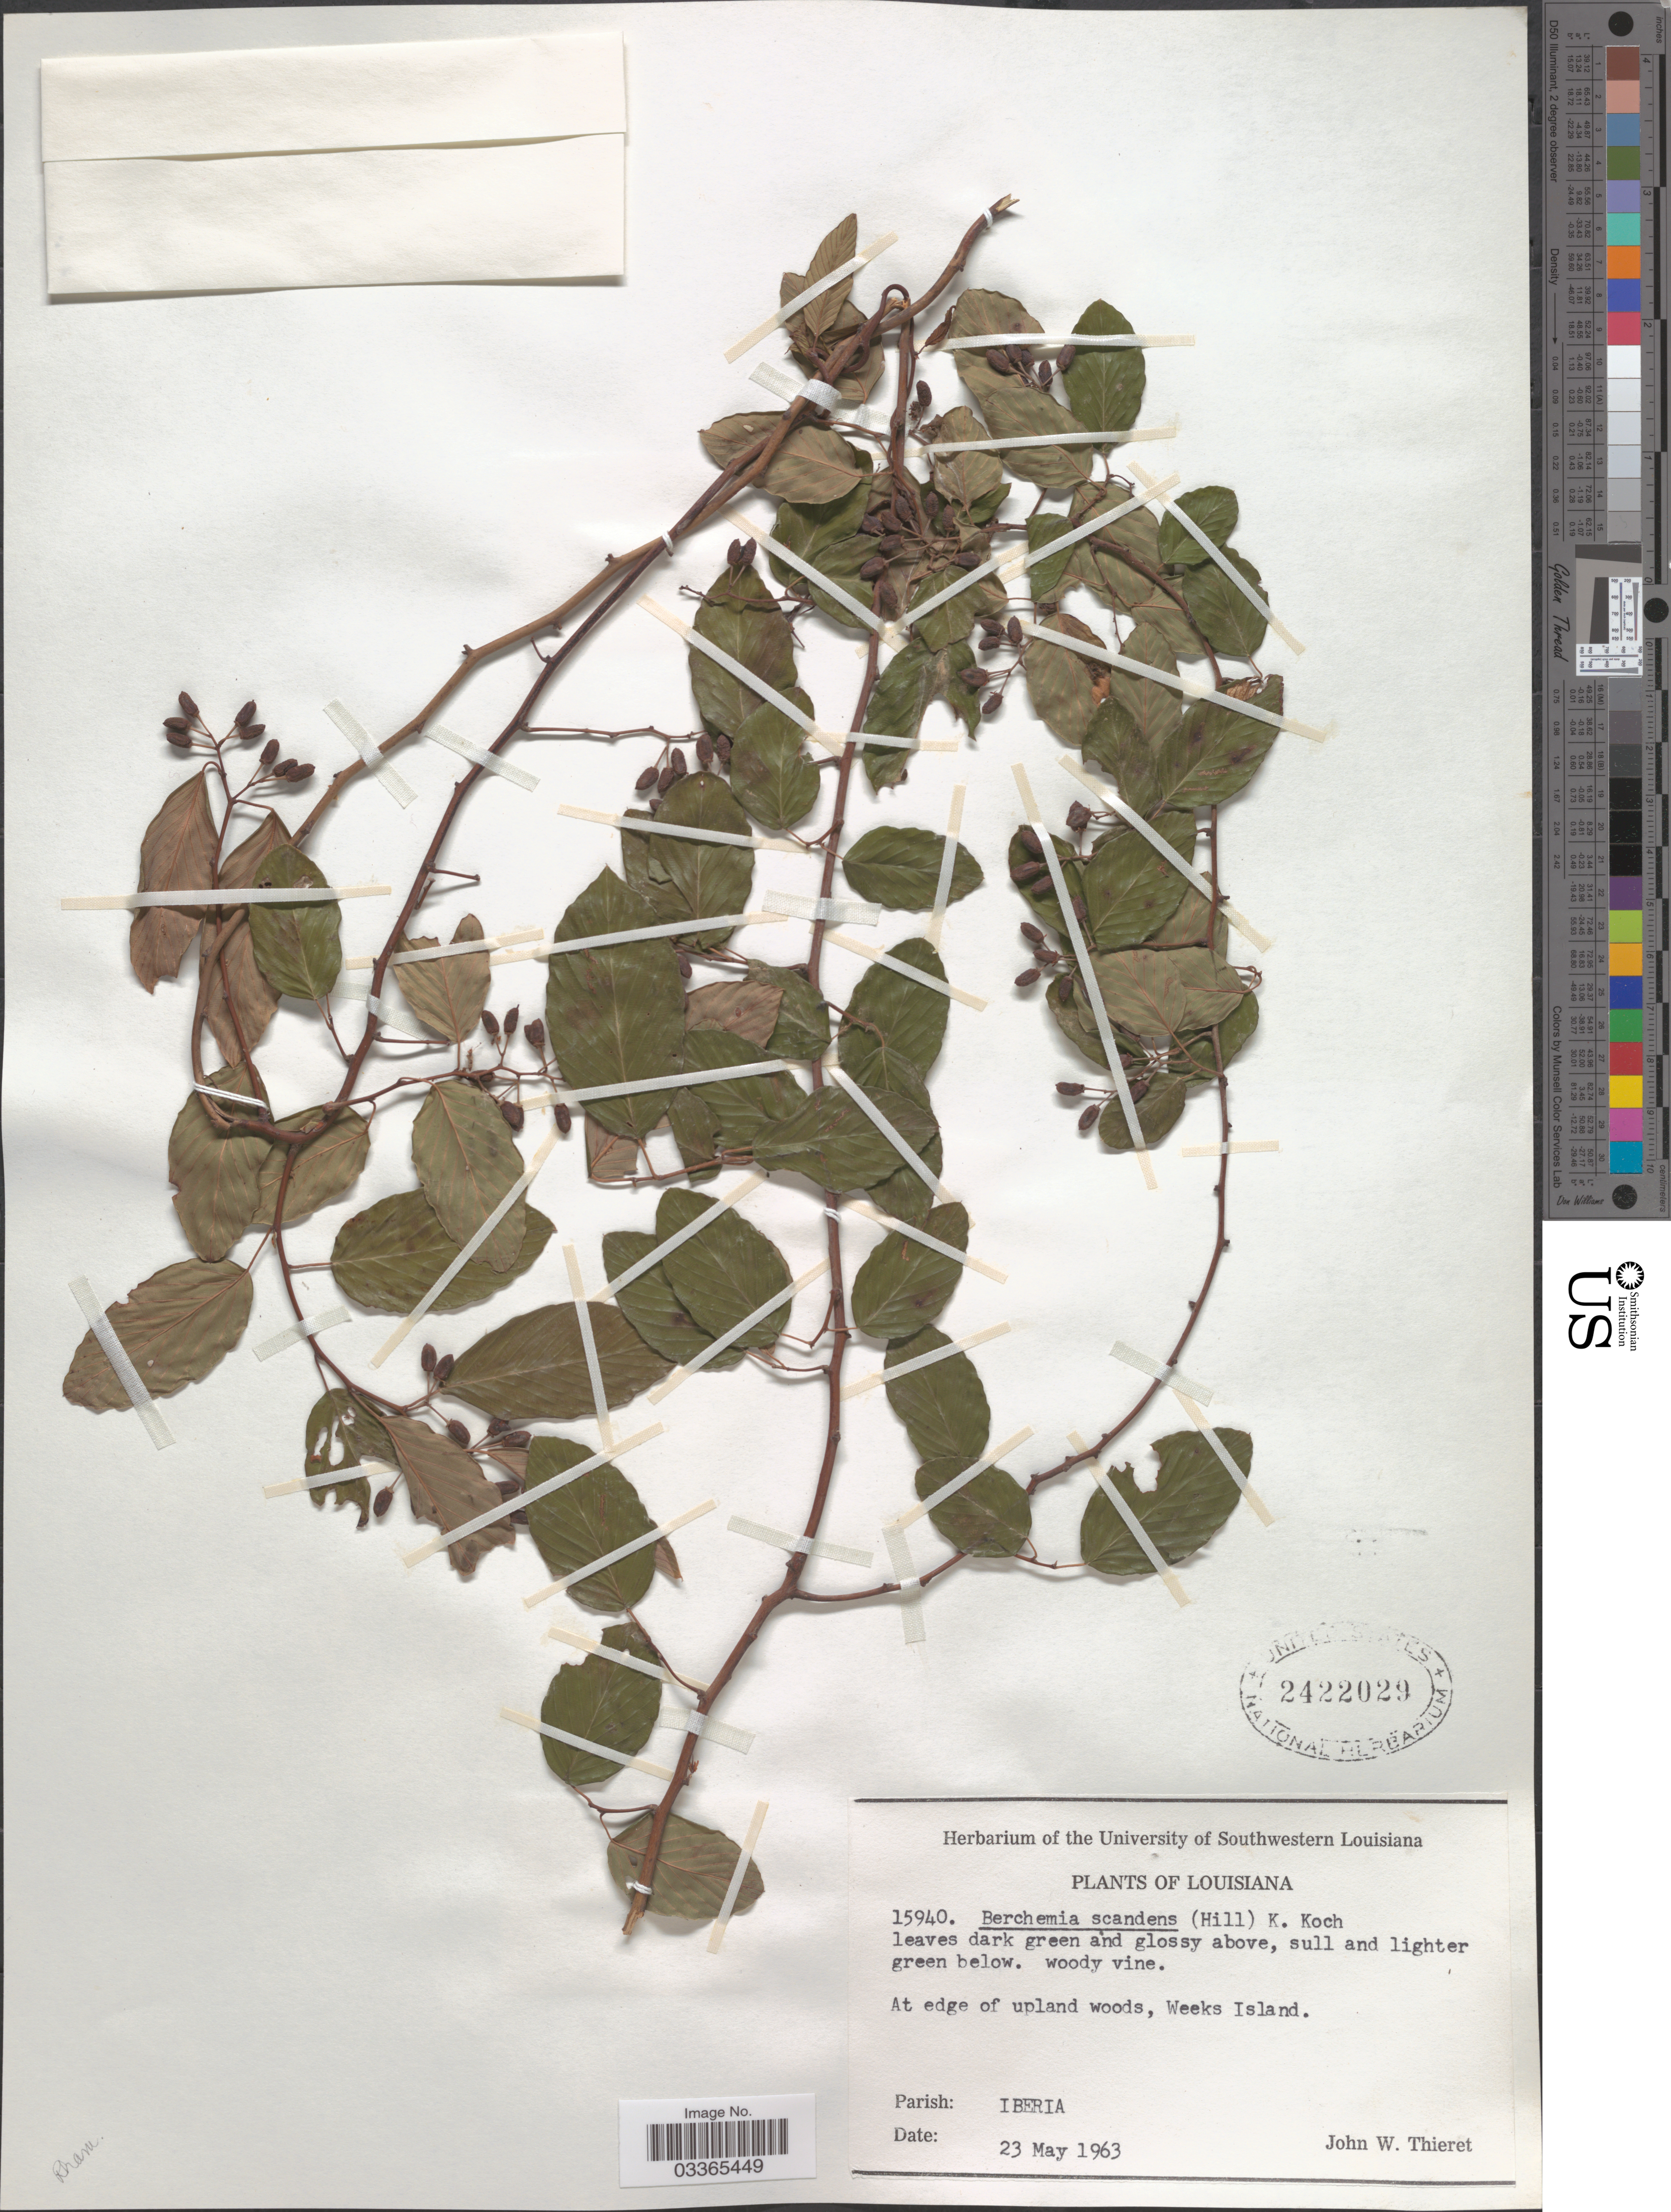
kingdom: Plantae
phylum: Tracheophyta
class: Magnoliopsida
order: Rosales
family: Rhamnaceae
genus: Berchemia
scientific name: Berchemia scandens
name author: (Hill) K. Koch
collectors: J. W. Thieret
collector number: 15940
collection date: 1963-05-23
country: United States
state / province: Louisiana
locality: At edge of upland woods, Weeks Island. Parish: Iberia.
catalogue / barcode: US 2422029